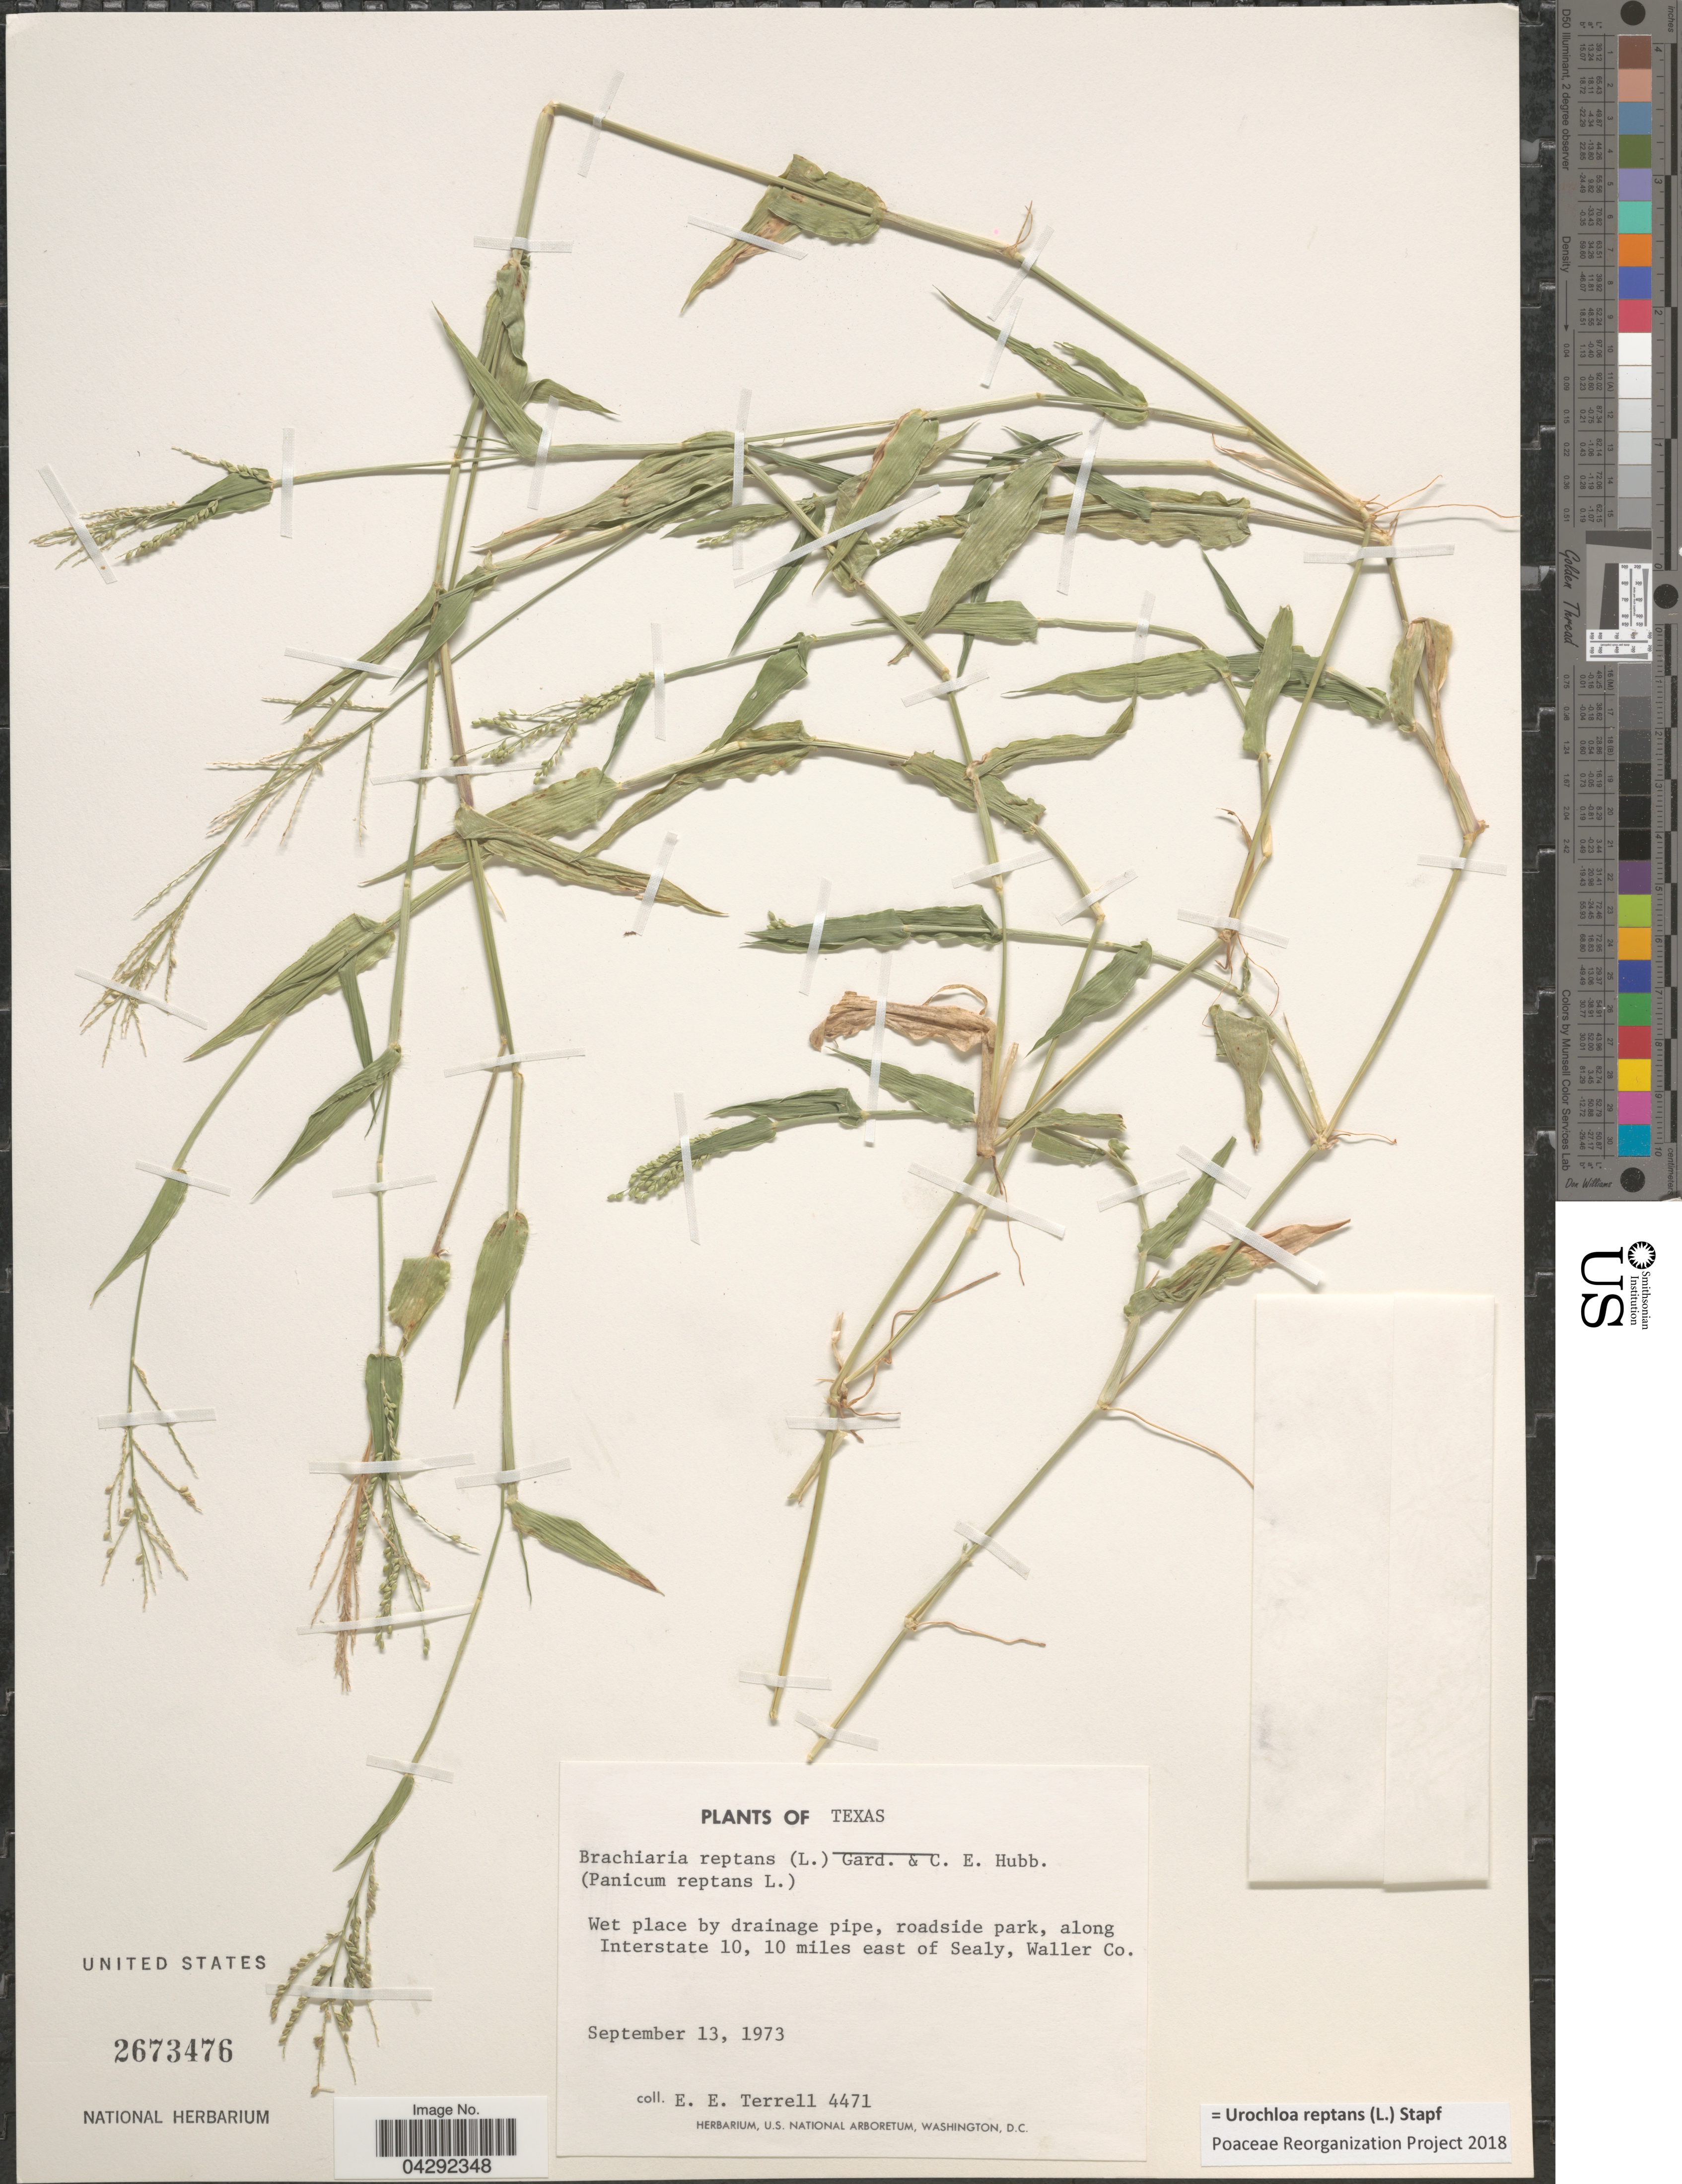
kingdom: Plantae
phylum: Tracheophyta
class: Liliopsida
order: Poales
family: Poaceae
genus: Urochloa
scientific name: Urochloa reptans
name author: (L.) Stapf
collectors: E. E. Terrell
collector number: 4471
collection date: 1973-09-13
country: United States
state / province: Texas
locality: Wet place by drainage pipe, roadside park, along Interstate 10, 10 miles east of Sealy, Waller Co.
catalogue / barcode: US 2673476